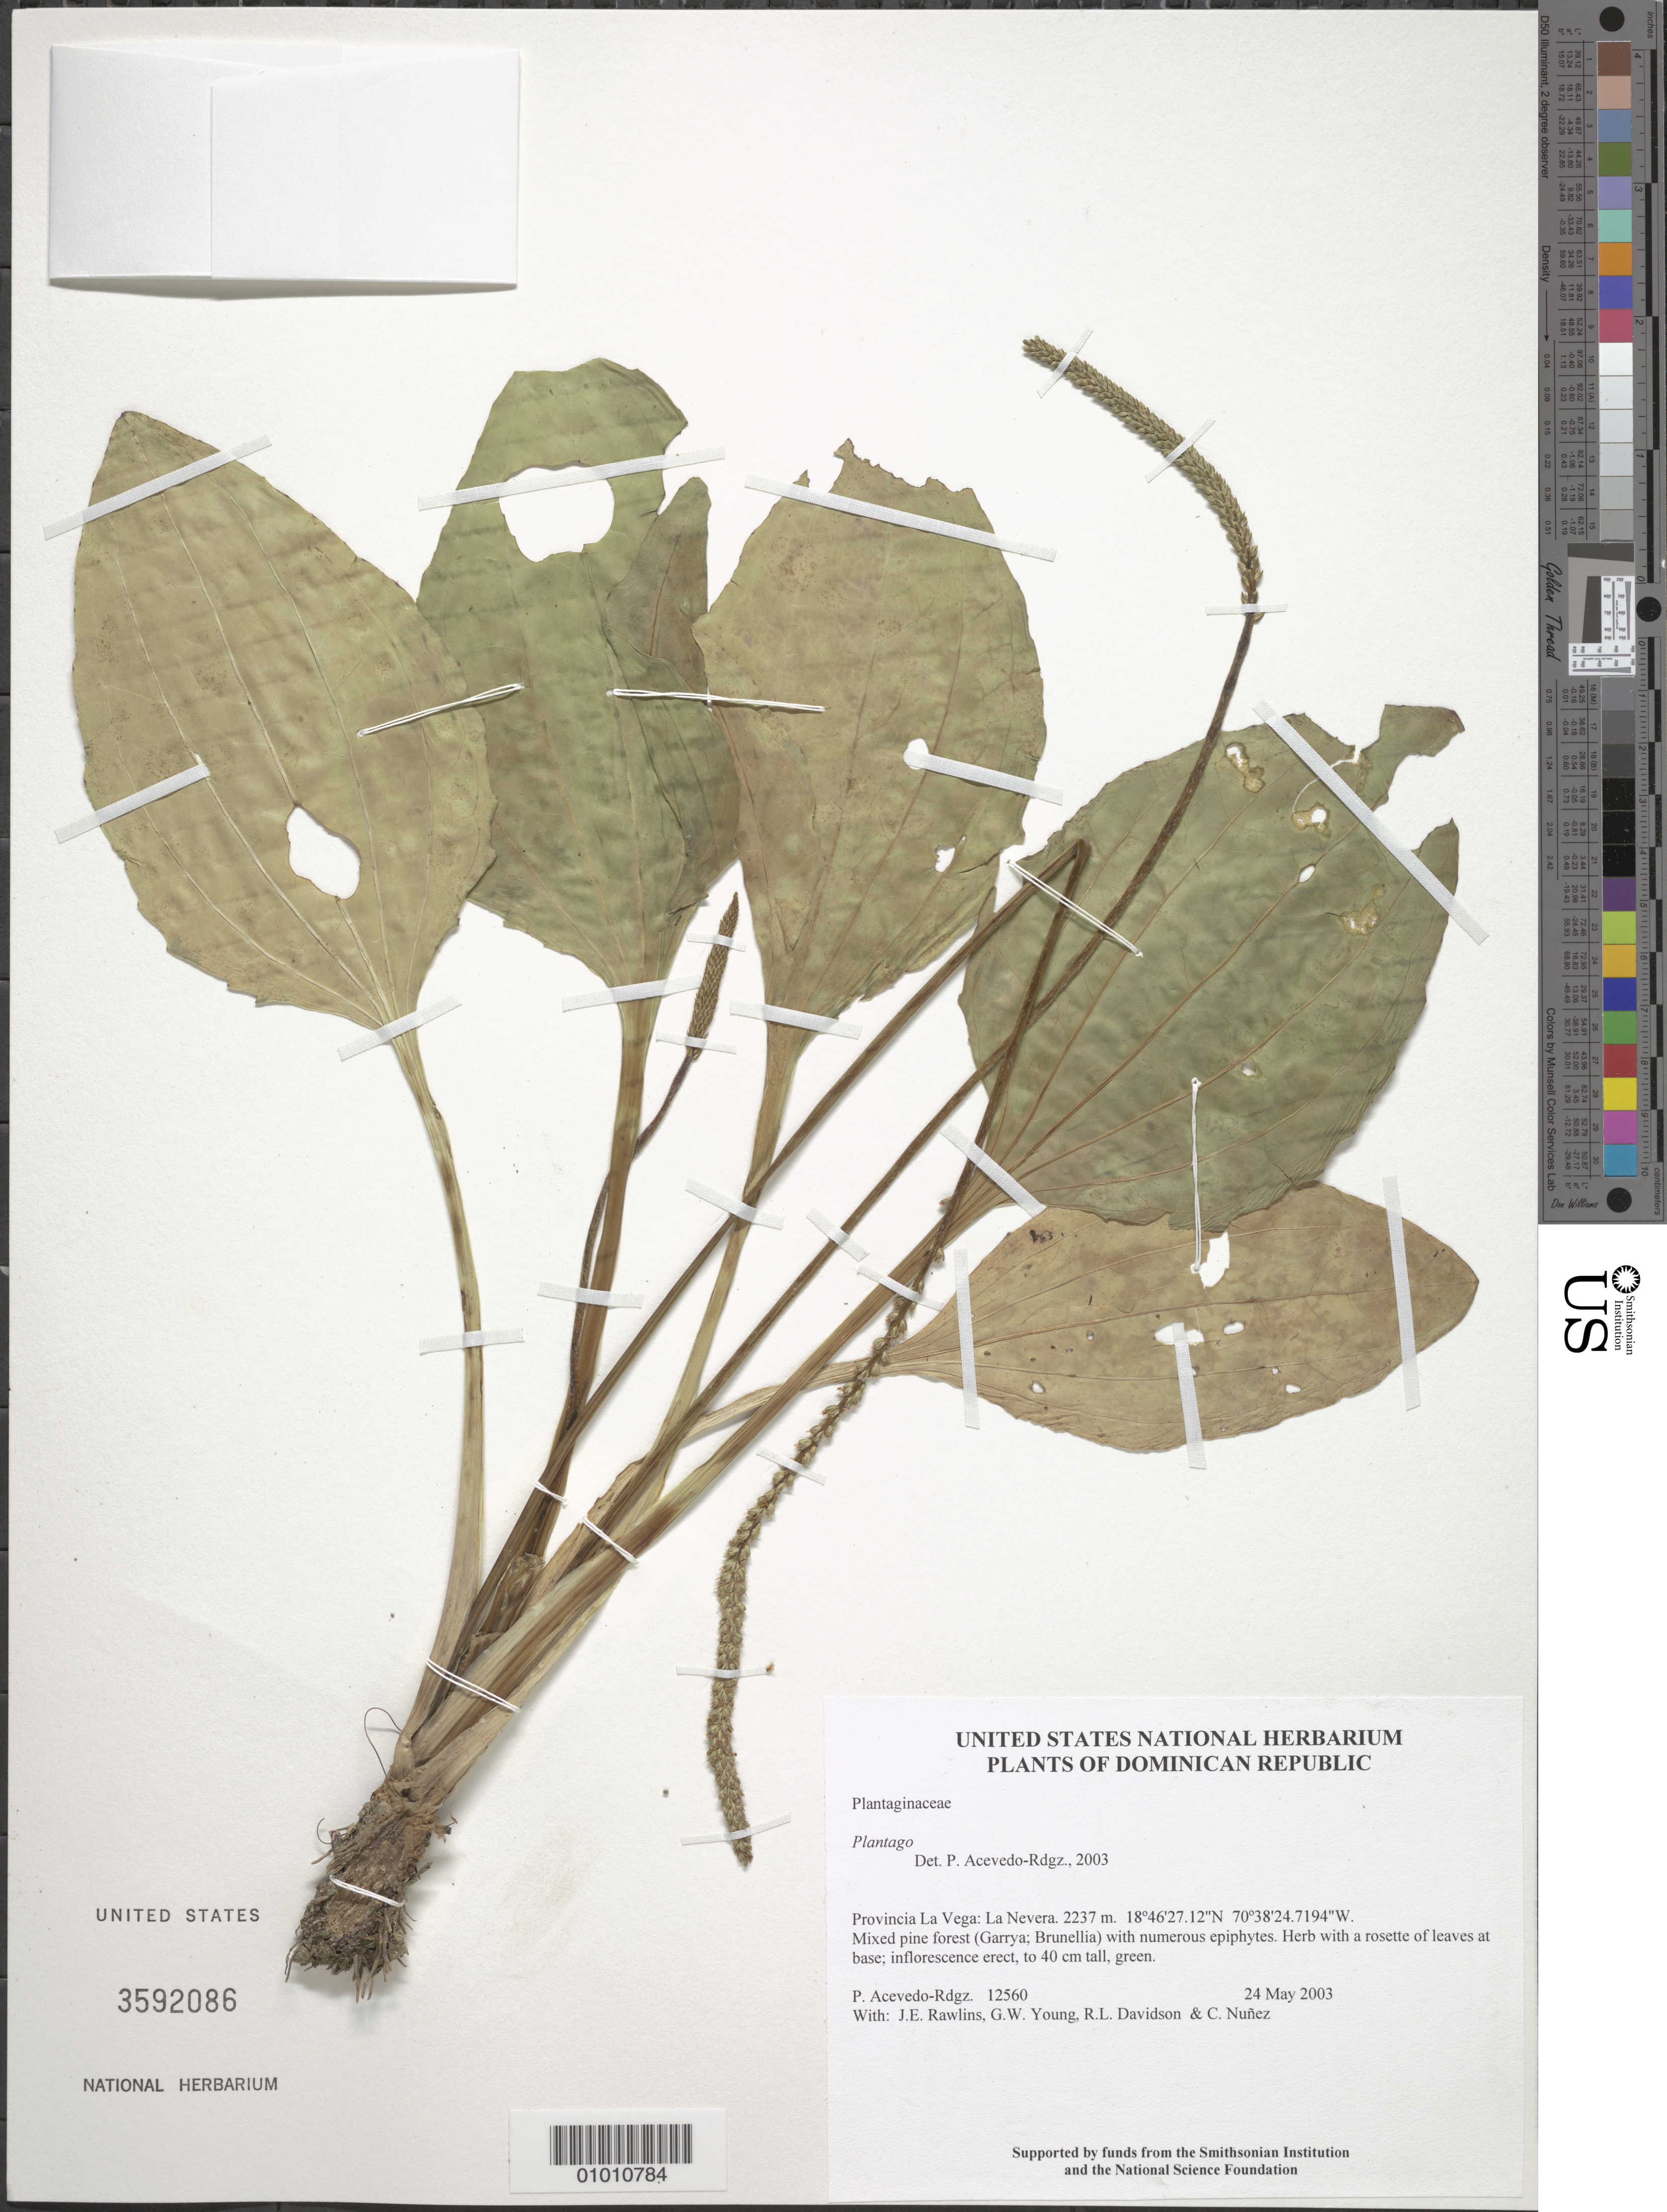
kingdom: Plantae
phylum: Tracheophyta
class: Magnoliopsida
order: Lamiales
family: Plantaginaceae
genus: Plantago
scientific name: Plantago sp.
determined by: Acevedo-Rodríguez, P., (BOT), Smithsonian Institution - National Museum of Natural History (UNITED STATES)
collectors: P. Acevedo-Rodr., J. Rawlins, G. Young, R. Davidson & C. Nunez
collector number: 12560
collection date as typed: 24 May 2003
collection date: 2003-05-24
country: Dominican Republic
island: Hispaniola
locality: Provincia La Vega: La Nevera.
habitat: Mixed pine forest (Garrya; Brunellia) with numerous epiphytes.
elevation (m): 2237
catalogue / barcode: US 3592086